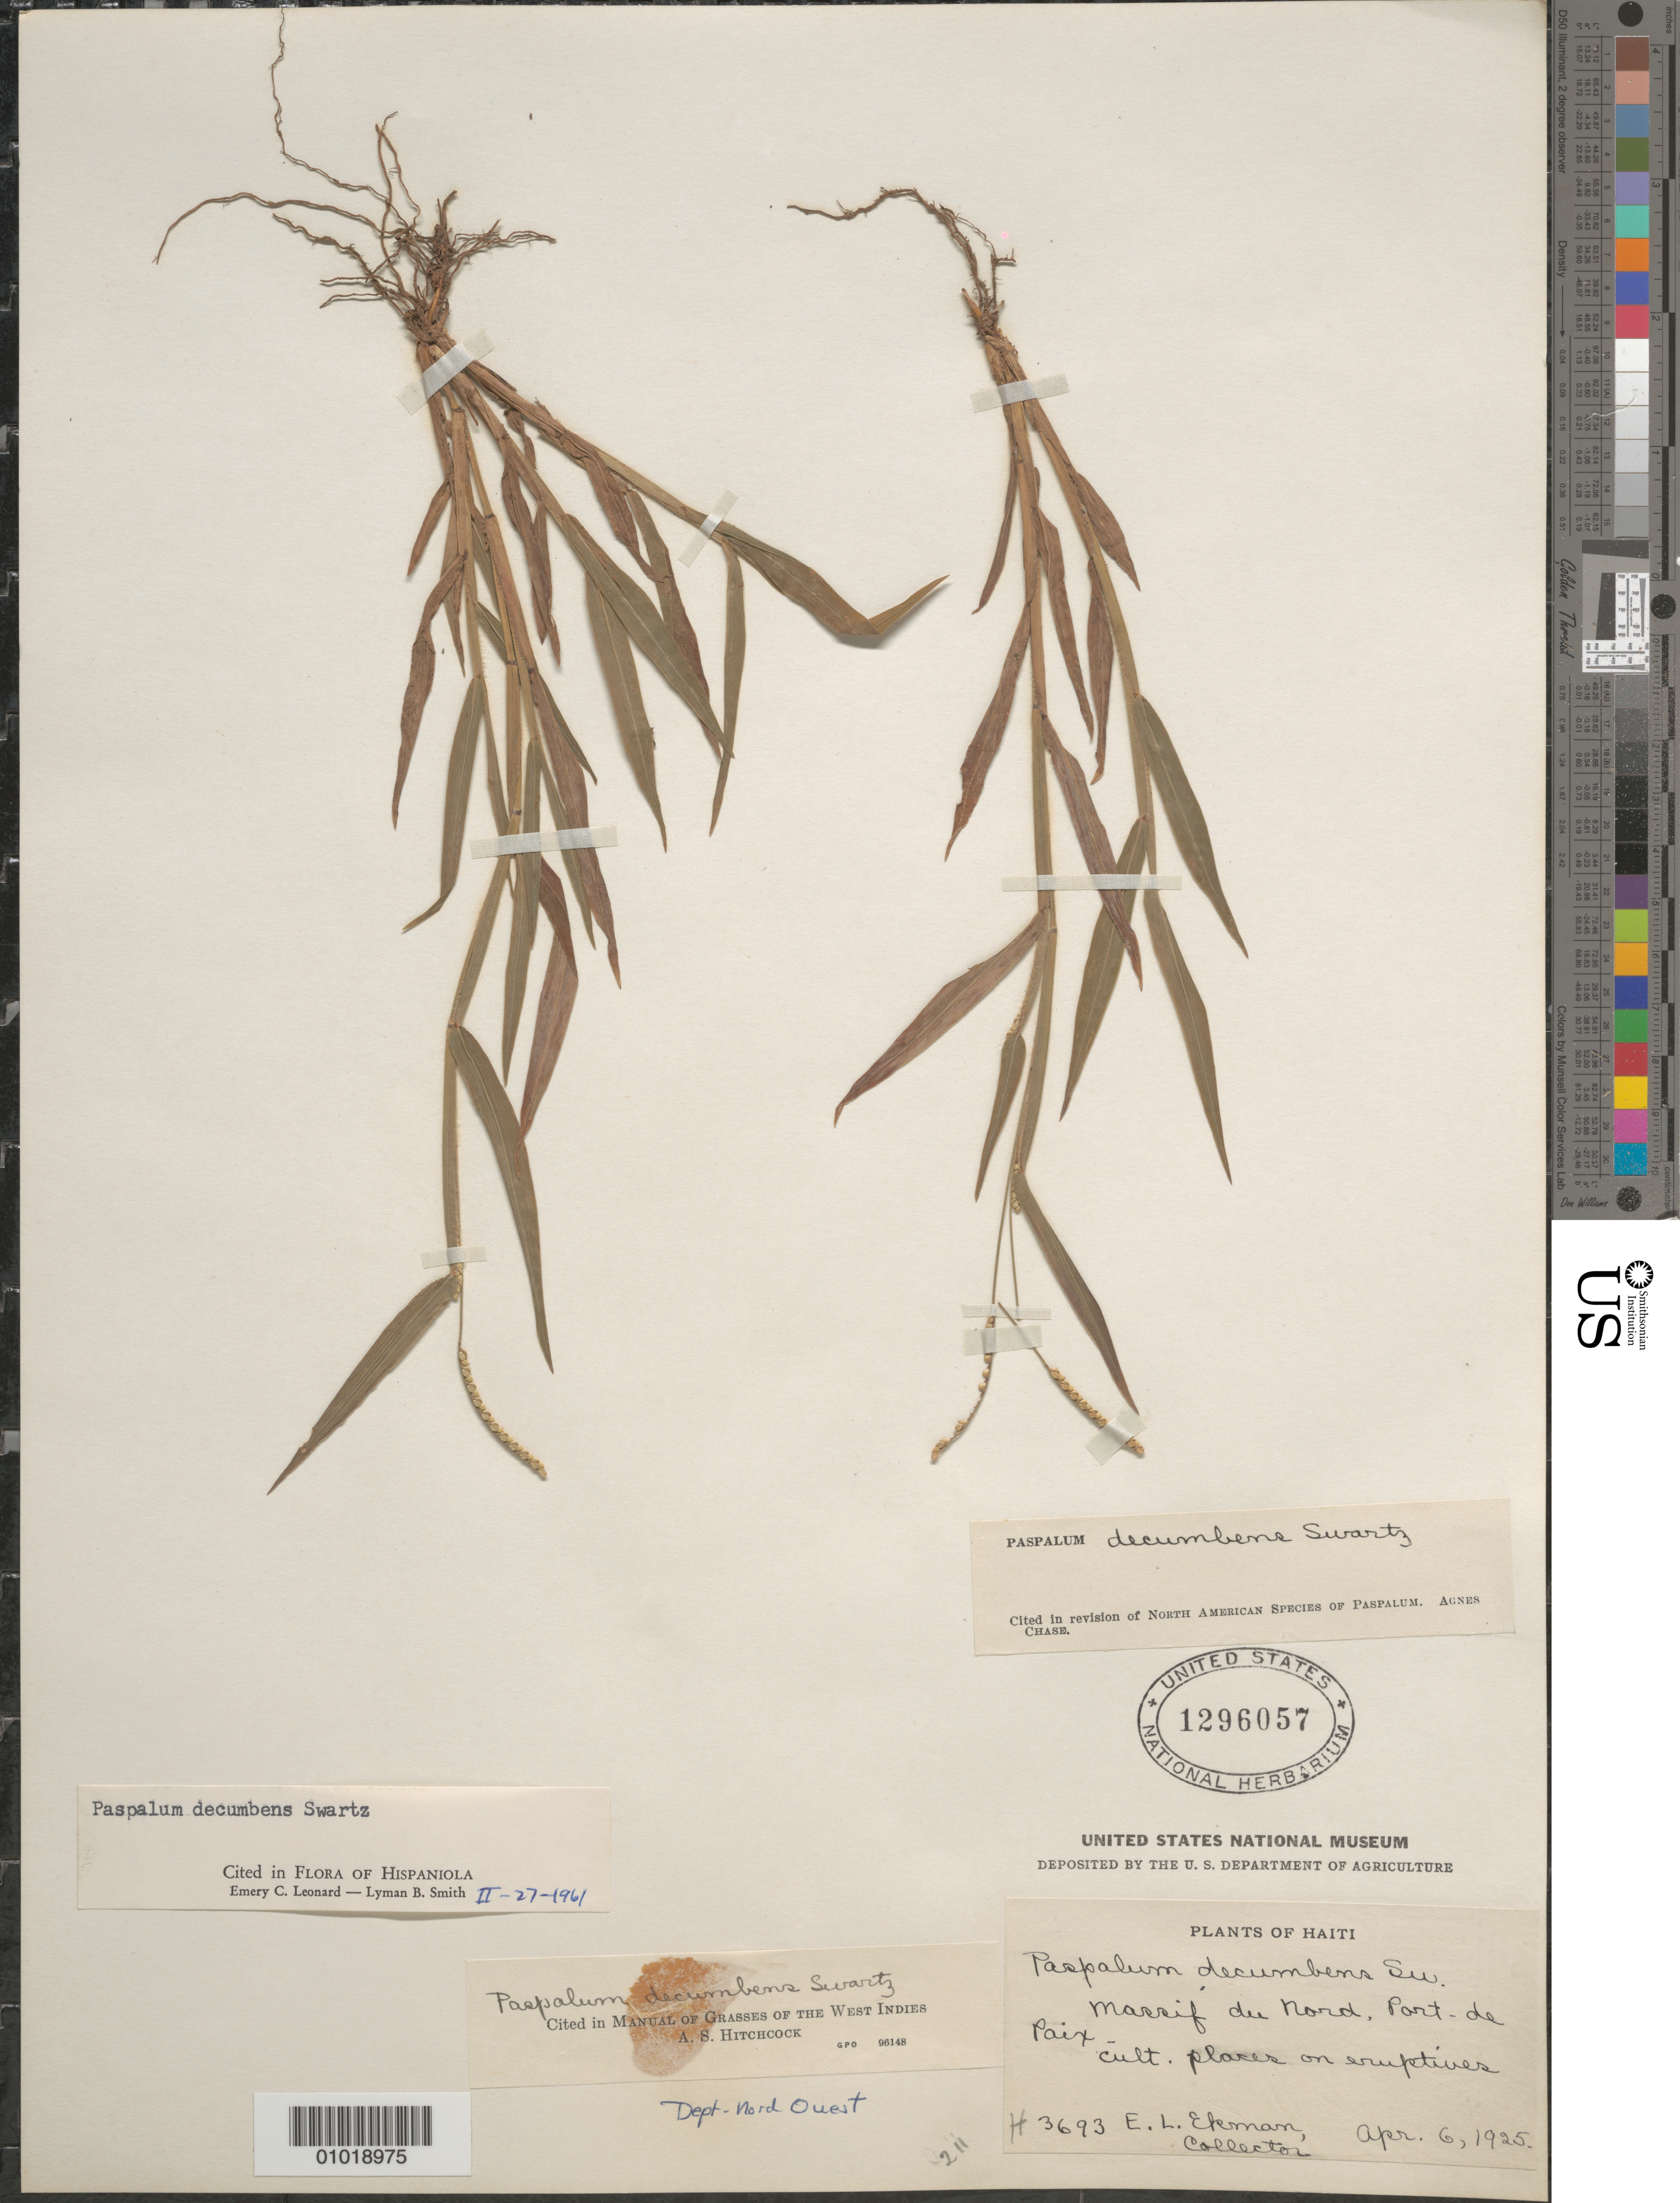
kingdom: Plantae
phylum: Tracheophyta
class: Liliopsida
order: Poales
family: Poaceae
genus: Paspalum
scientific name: Paspalum decumbens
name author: Sw.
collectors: E. L. Ekman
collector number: H 3693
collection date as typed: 06 Apr 1925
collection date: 1925-04-06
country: Haiti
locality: Massif du Nord, Port-de Paix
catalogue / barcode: US 1296057